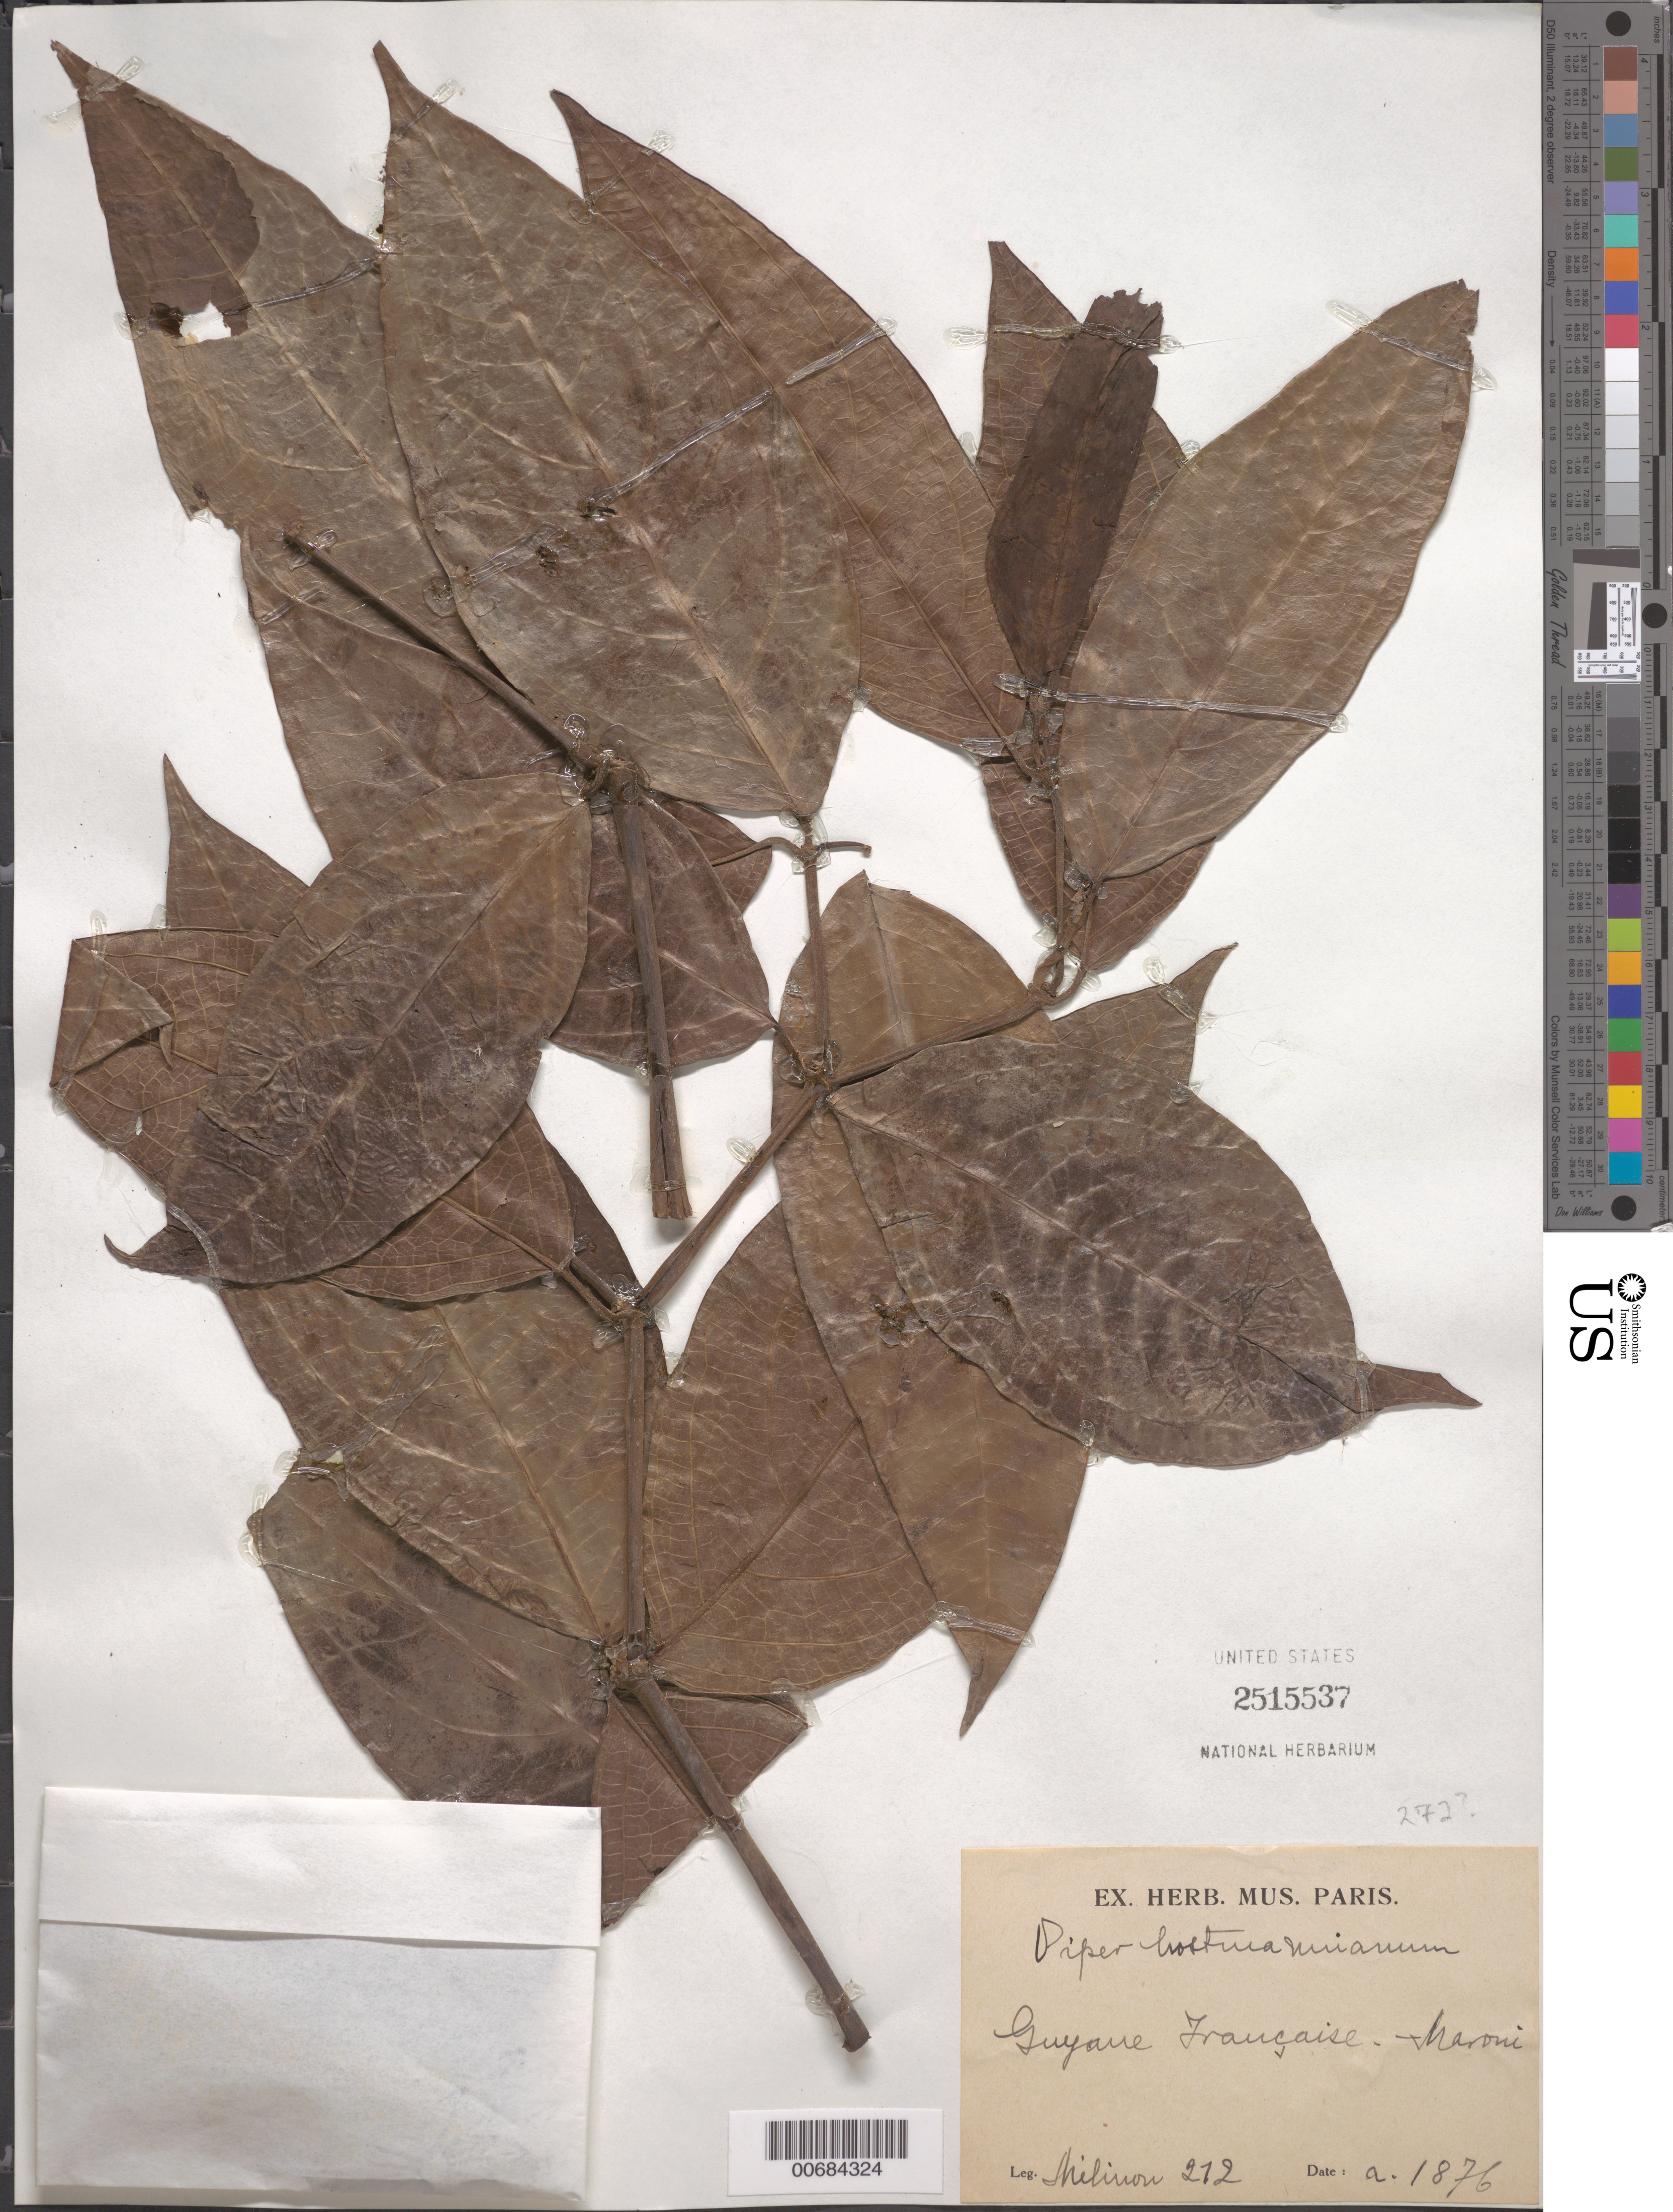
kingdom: Plantae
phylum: Tracheophyta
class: Magnoliopsida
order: Piperales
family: Piperaceae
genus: Piper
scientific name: Piper hostmannianum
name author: (Miq.) C. DC.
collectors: E. Mélinon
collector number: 272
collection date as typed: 1876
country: French Guiana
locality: Maroni R.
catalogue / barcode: US 2515537